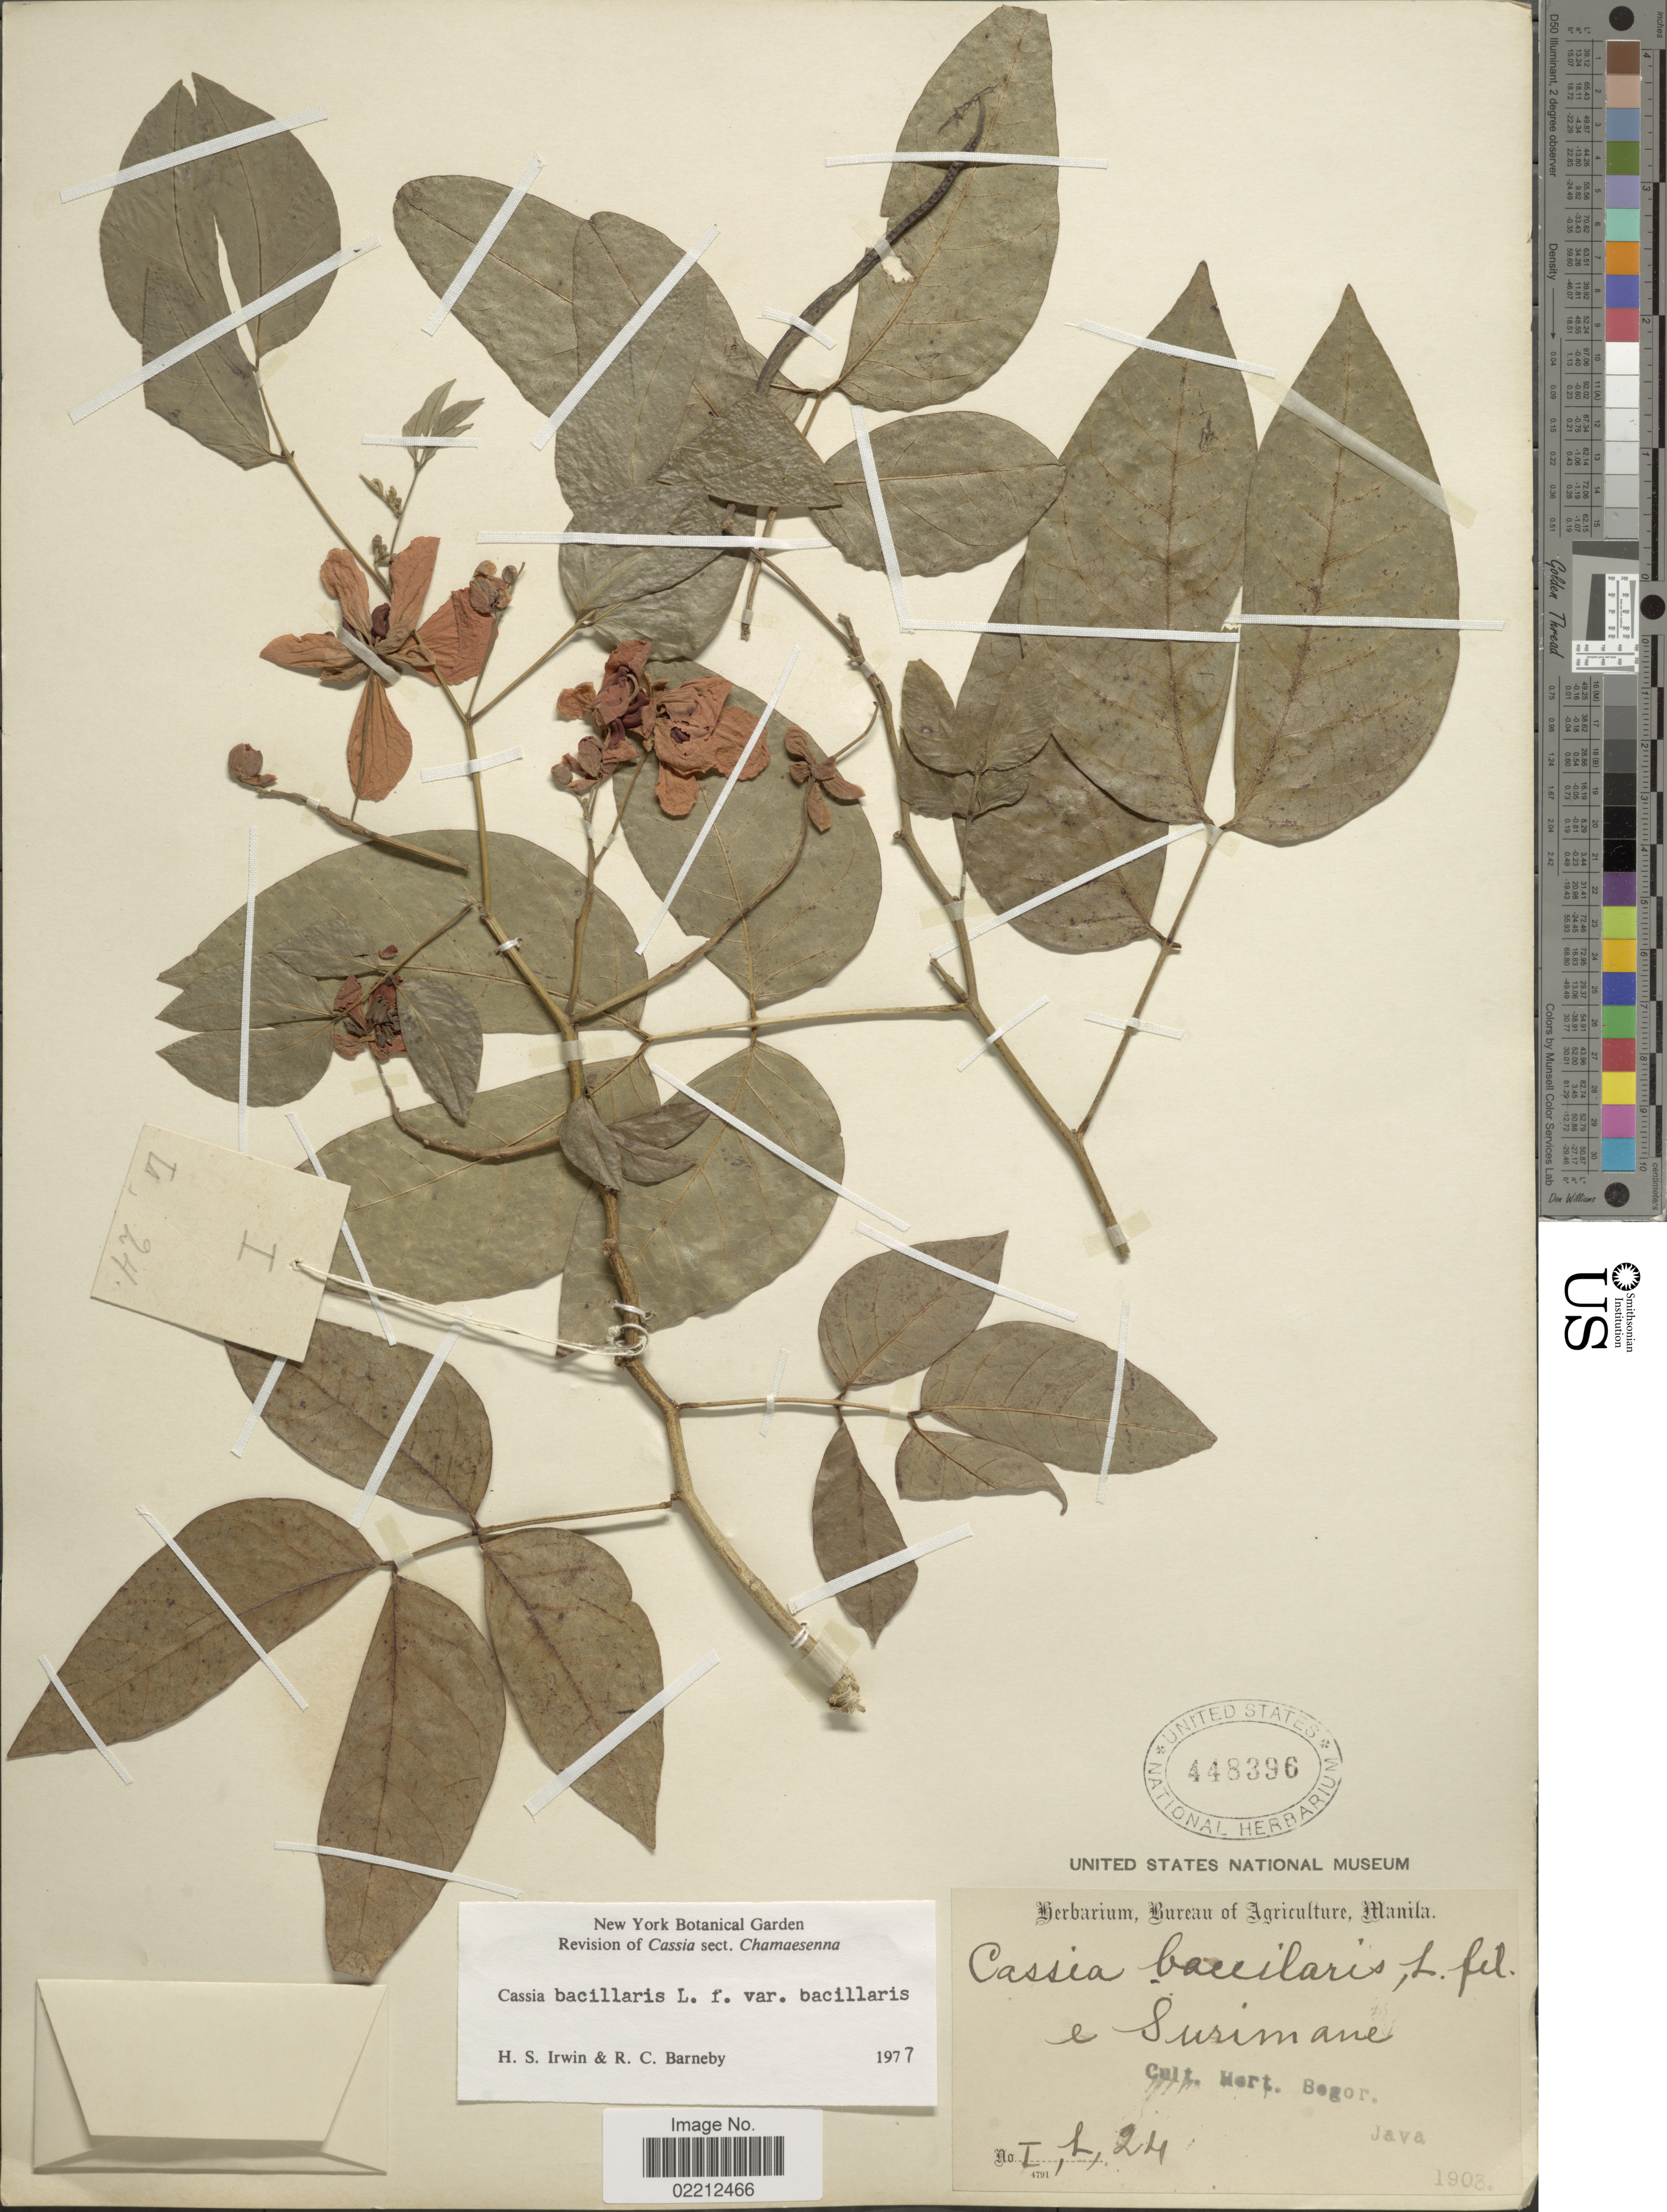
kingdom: Plantae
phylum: Tracheophyta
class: Magnoliopsida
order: Fabales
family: Fabaceae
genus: Senna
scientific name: Senna bacillaris var. bacillaris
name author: (L. f.) H.S. Irwin & Barneby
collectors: ex Herb. Bur. Agric. Manila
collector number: IL24*?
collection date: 1903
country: Indonesia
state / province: Java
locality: Hort. Bogor. Java.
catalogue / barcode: US 448396